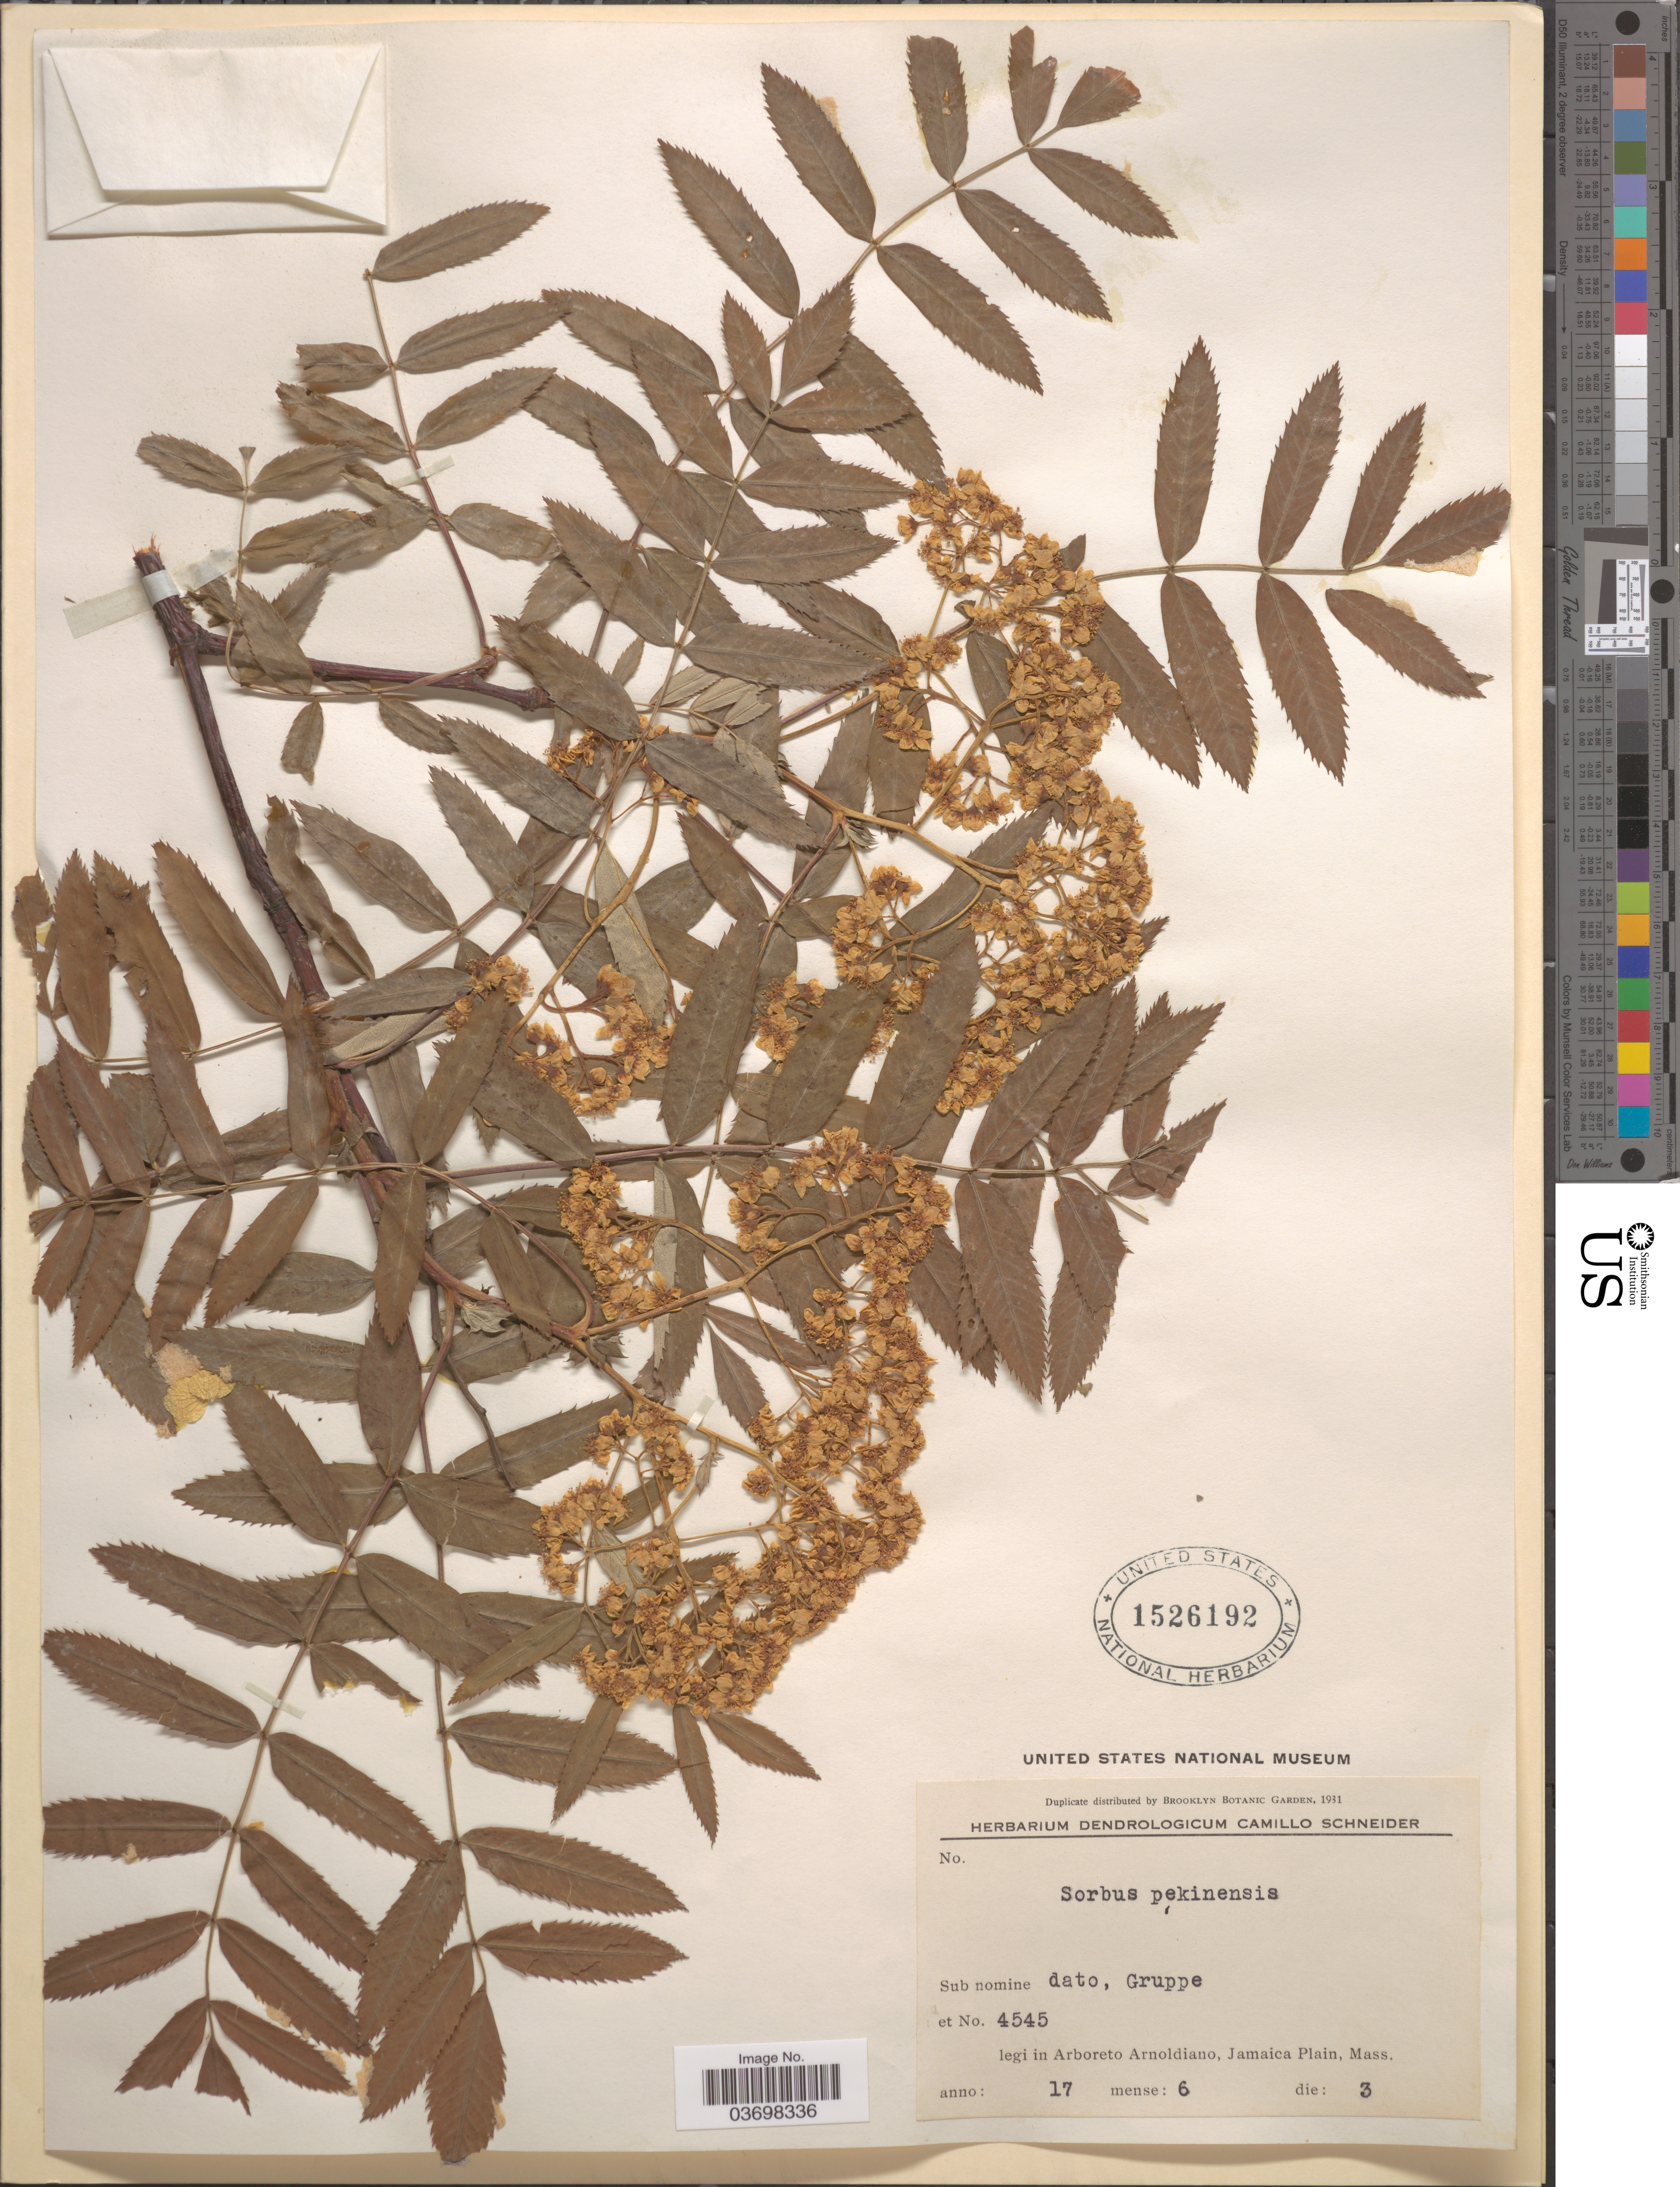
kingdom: Plantae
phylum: Tracheophyta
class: Magnoliopsida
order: Rosales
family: Rosaceae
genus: Sorbus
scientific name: Sorbus pekinensis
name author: Koehne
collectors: ex herb. Dendrologicum C. Schneider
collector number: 4545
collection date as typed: Transcribed d/m/y: 3/6/17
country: United States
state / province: Massachusetts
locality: Arboreto Arnoldiano, Jamaica Plain.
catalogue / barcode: US 1526192